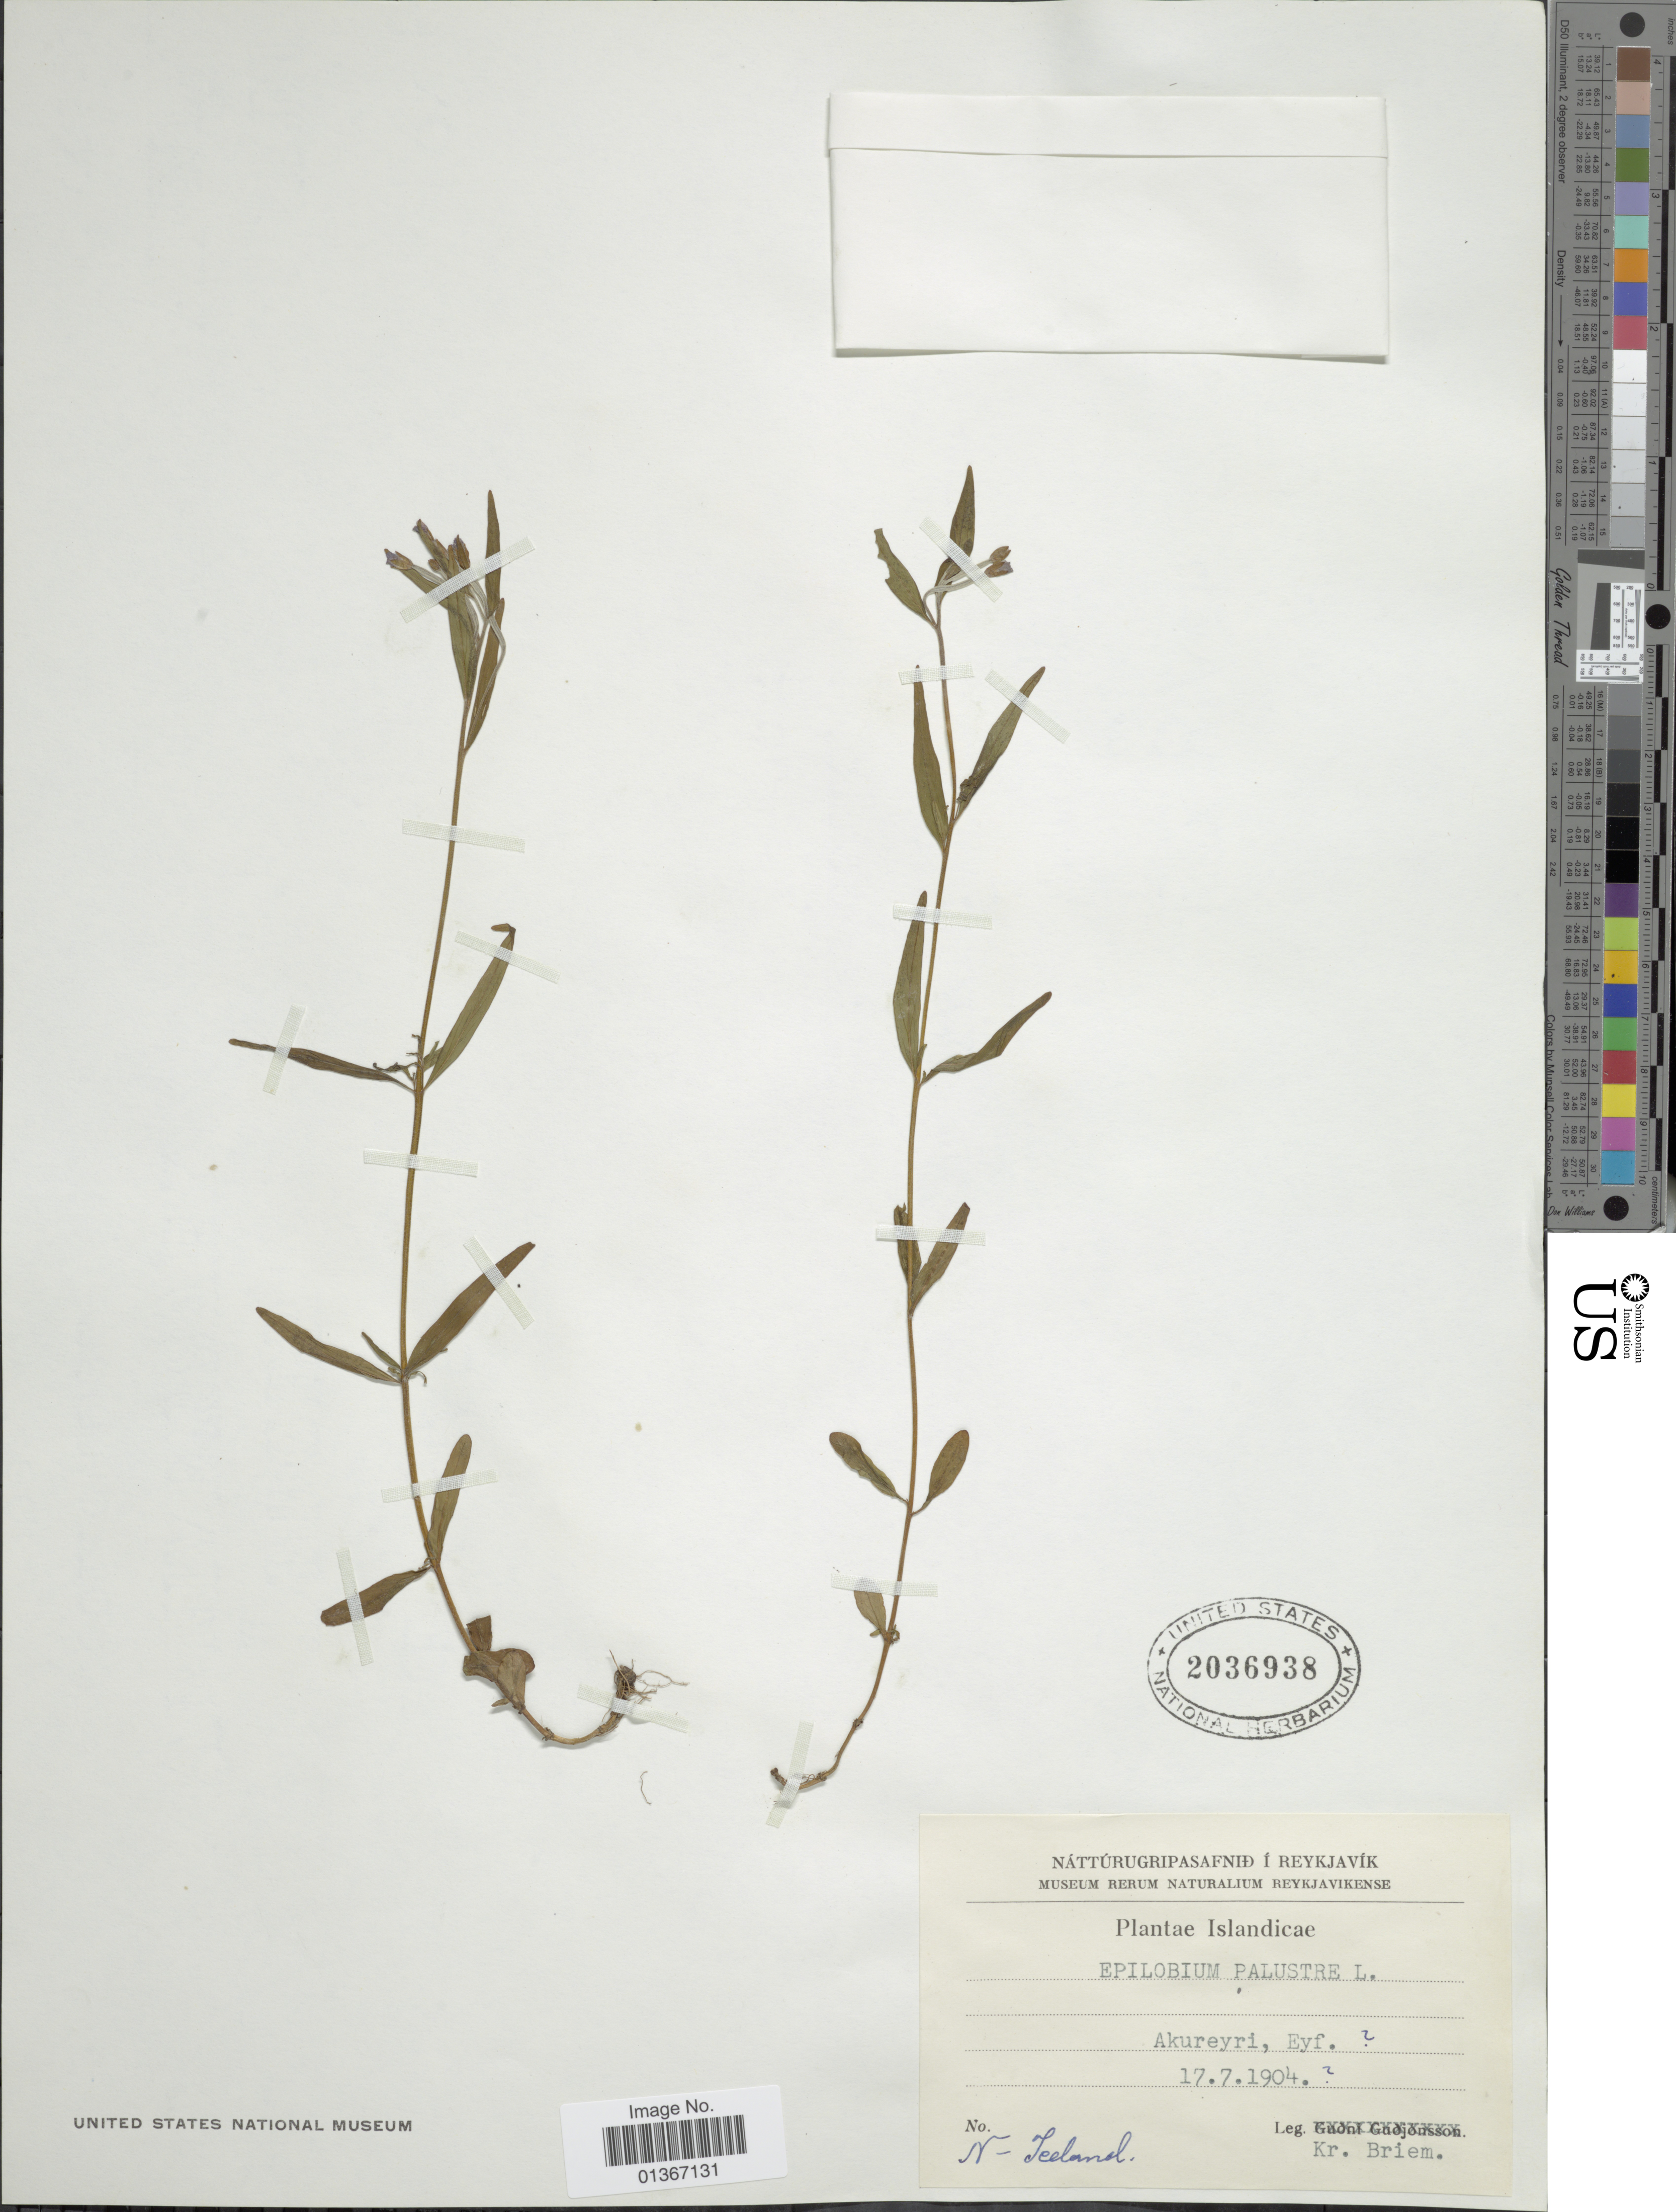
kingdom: Plantae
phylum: Tracheophyta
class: Magnoliopsida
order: Myrtales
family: Onagraceae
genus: Epilobium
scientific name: Epilobium palustre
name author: L.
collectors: K. Briem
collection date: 1904-07-17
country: Iceland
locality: Akureyri, Eyf. N-Iceland.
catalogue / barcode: US 2036938